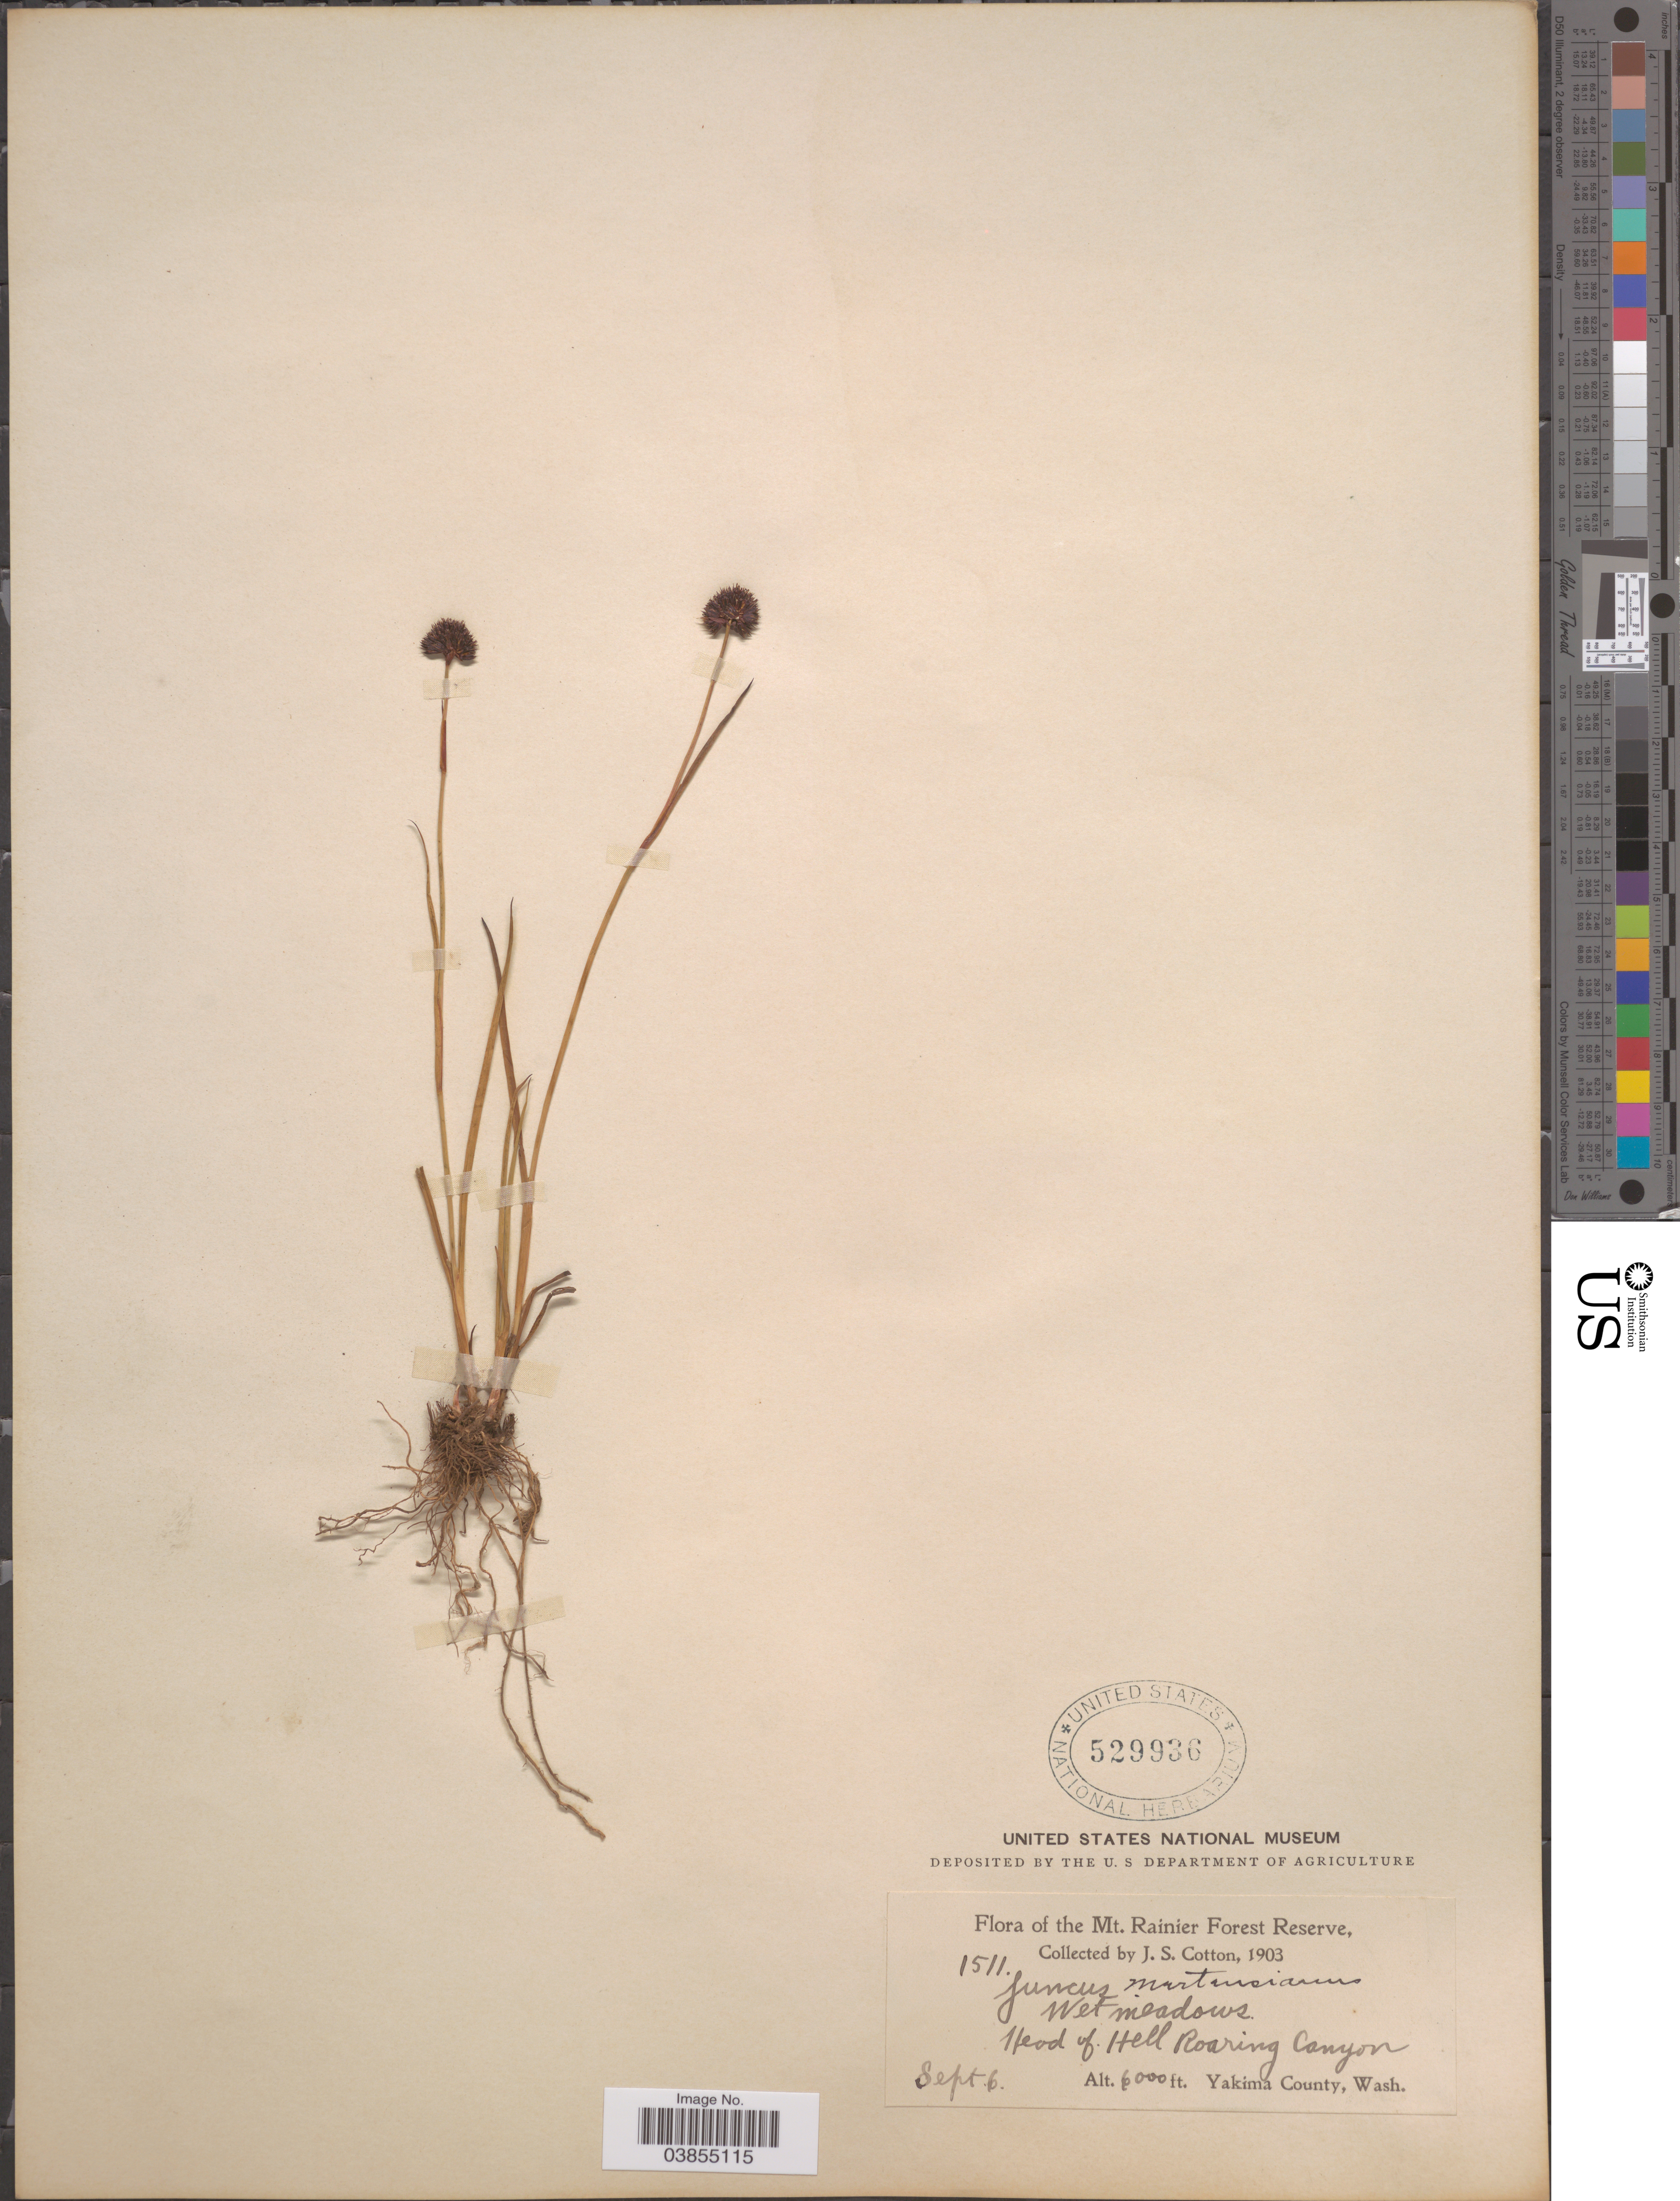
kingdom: Plantae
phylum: Tracheophyta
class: Liliopsida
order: Poales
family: Juncaceae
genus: Juncus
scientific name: Juncus mertensianus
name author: Bong.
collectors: J. S. Cotton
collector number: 1511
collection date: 1903-09-06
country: United States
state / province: Washington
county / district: Yakima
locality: Mt. Rainier Forest Reserve. Head of Hell Roaring Canyon. Yakima County.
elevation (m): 1829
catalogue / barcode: US 529936